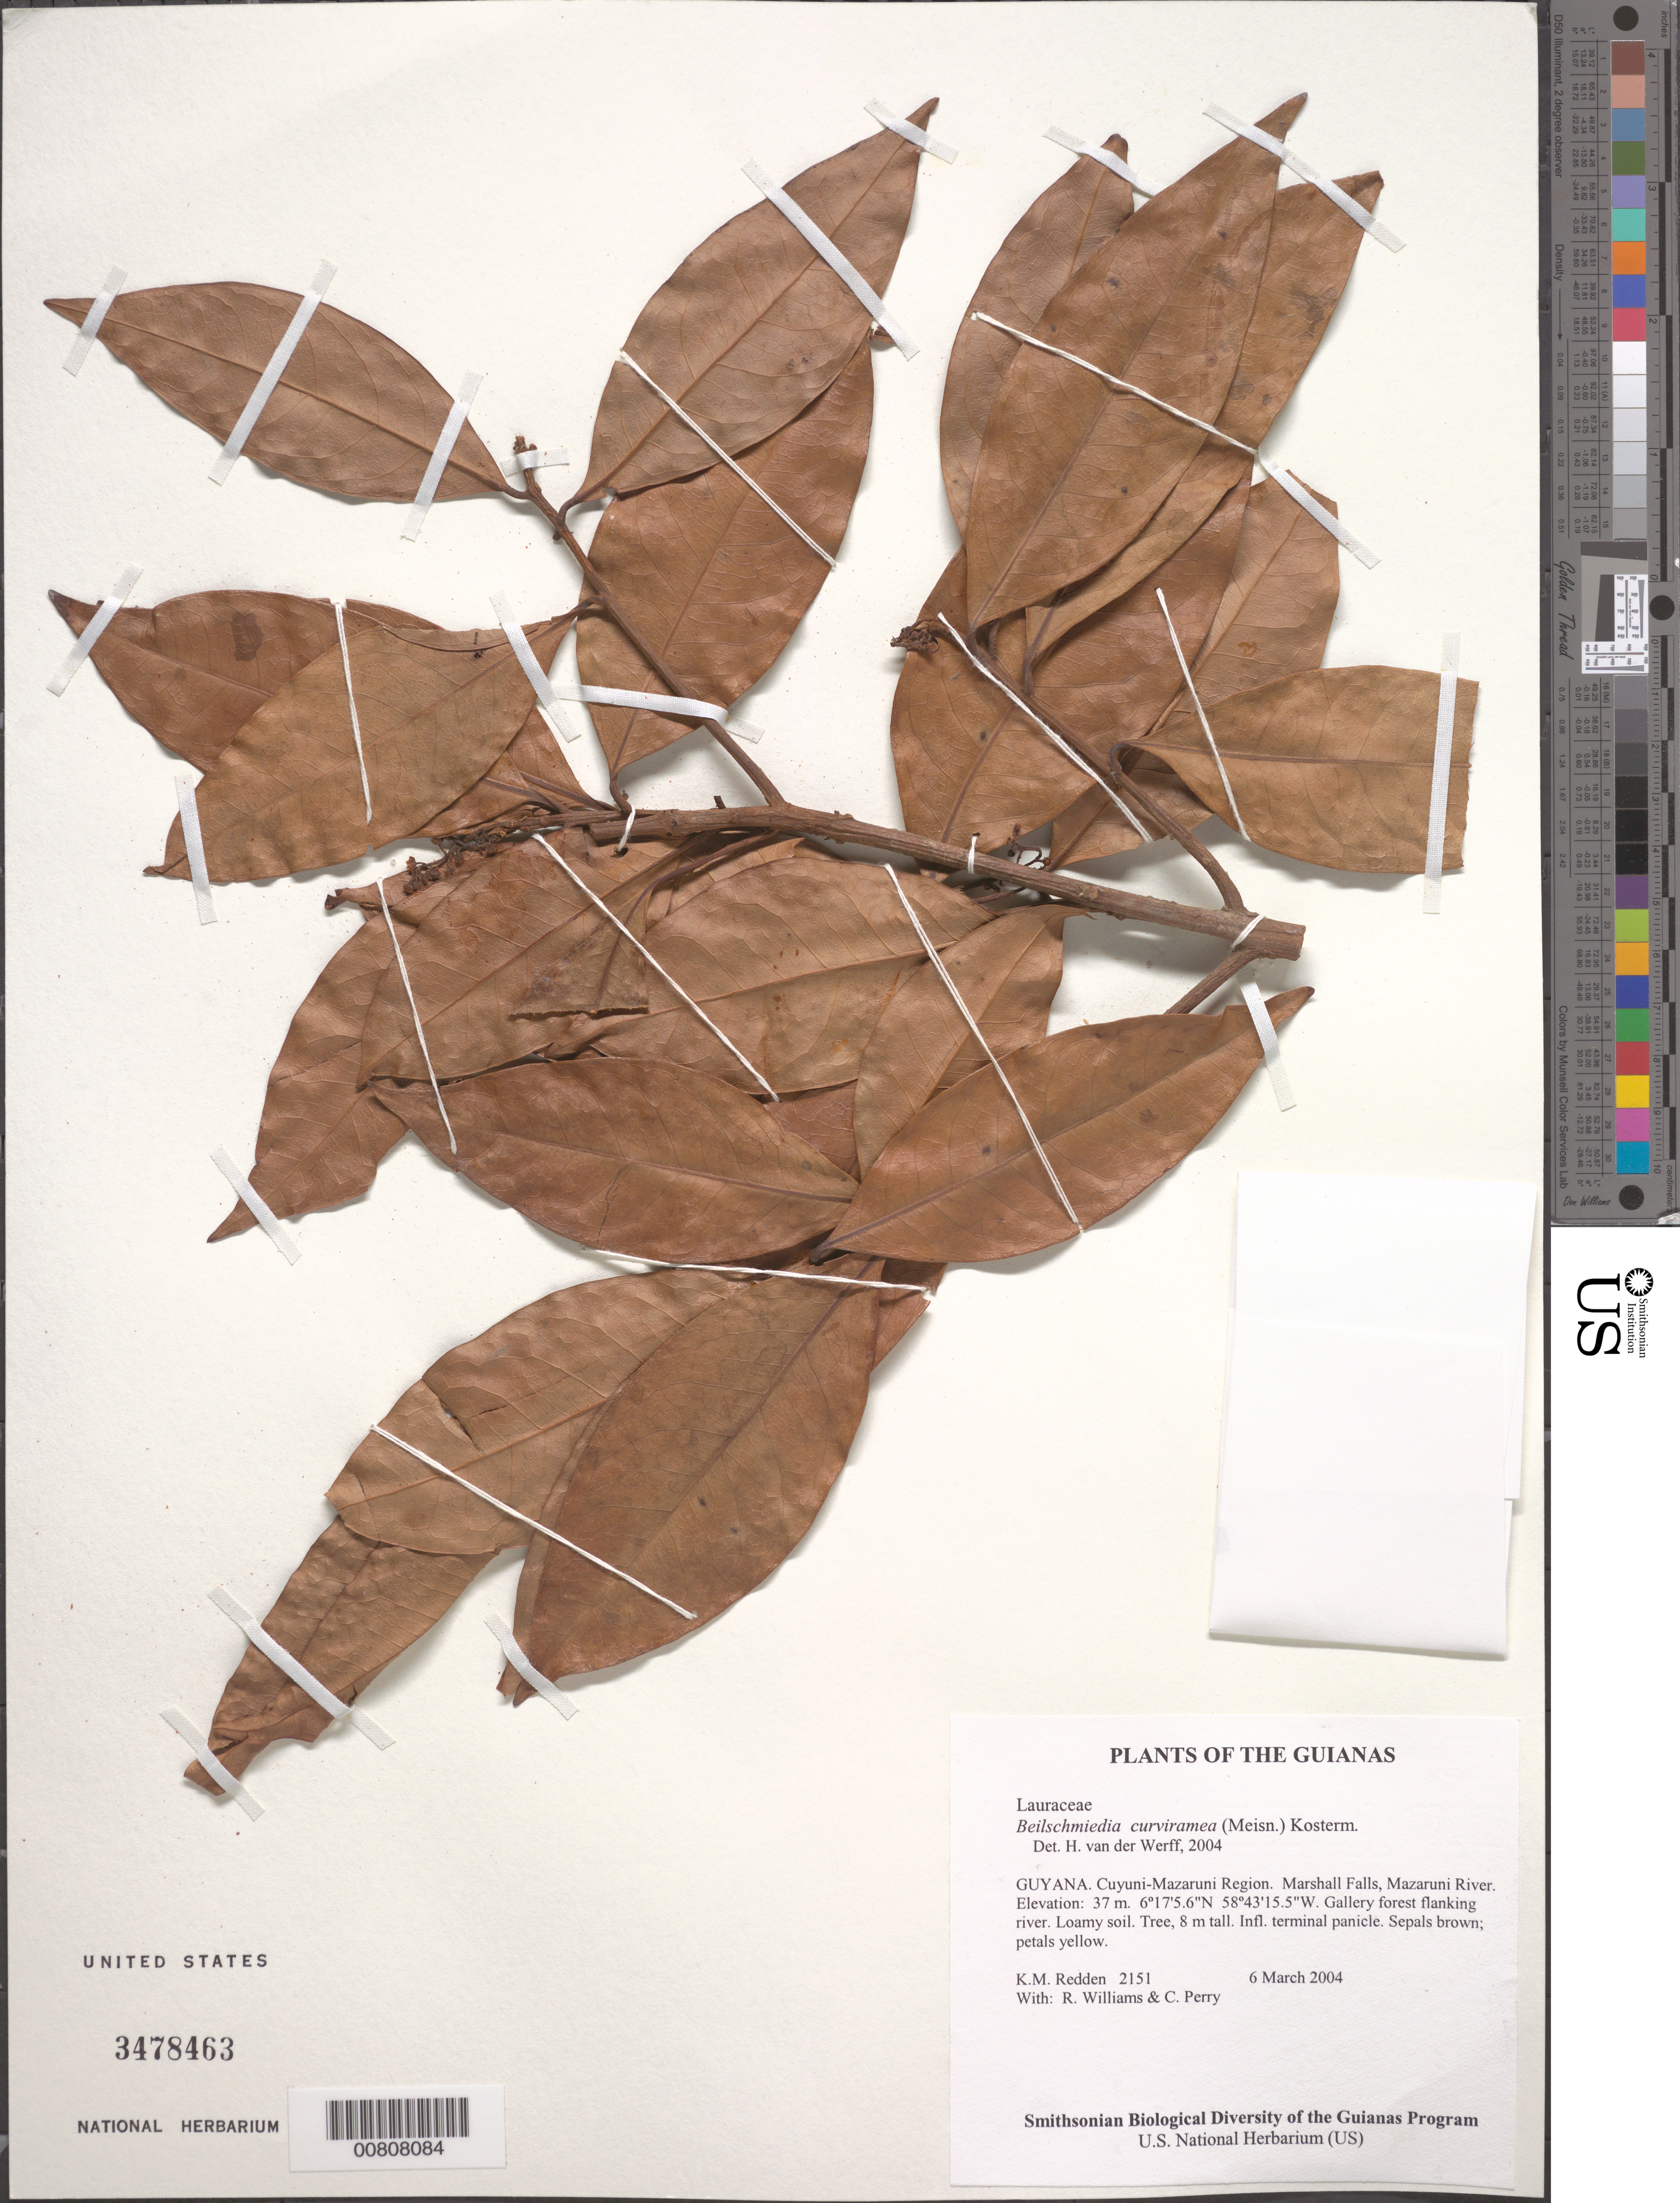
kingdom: Plantae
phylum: Tracheophyta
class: Magnoliopsida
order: Laurales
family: Lauraceae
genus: Beilschmiedia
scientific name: Beilschmiedia curviramea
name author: (Meisn.) Kosterm.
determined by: van der Werff, H., (MO), Missouri Botanical Garden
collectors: K. M. Redden, R. Williams & C. Perry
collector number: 2151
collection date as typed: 6 March 2004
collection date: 2004-03-06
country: Guyana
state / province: Cuyuni-Mazaruni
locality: Marshall Falls, Mazaruni River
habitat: Gallery forest flanking river. Loamy soil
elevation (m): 37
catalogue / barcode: US 3478463